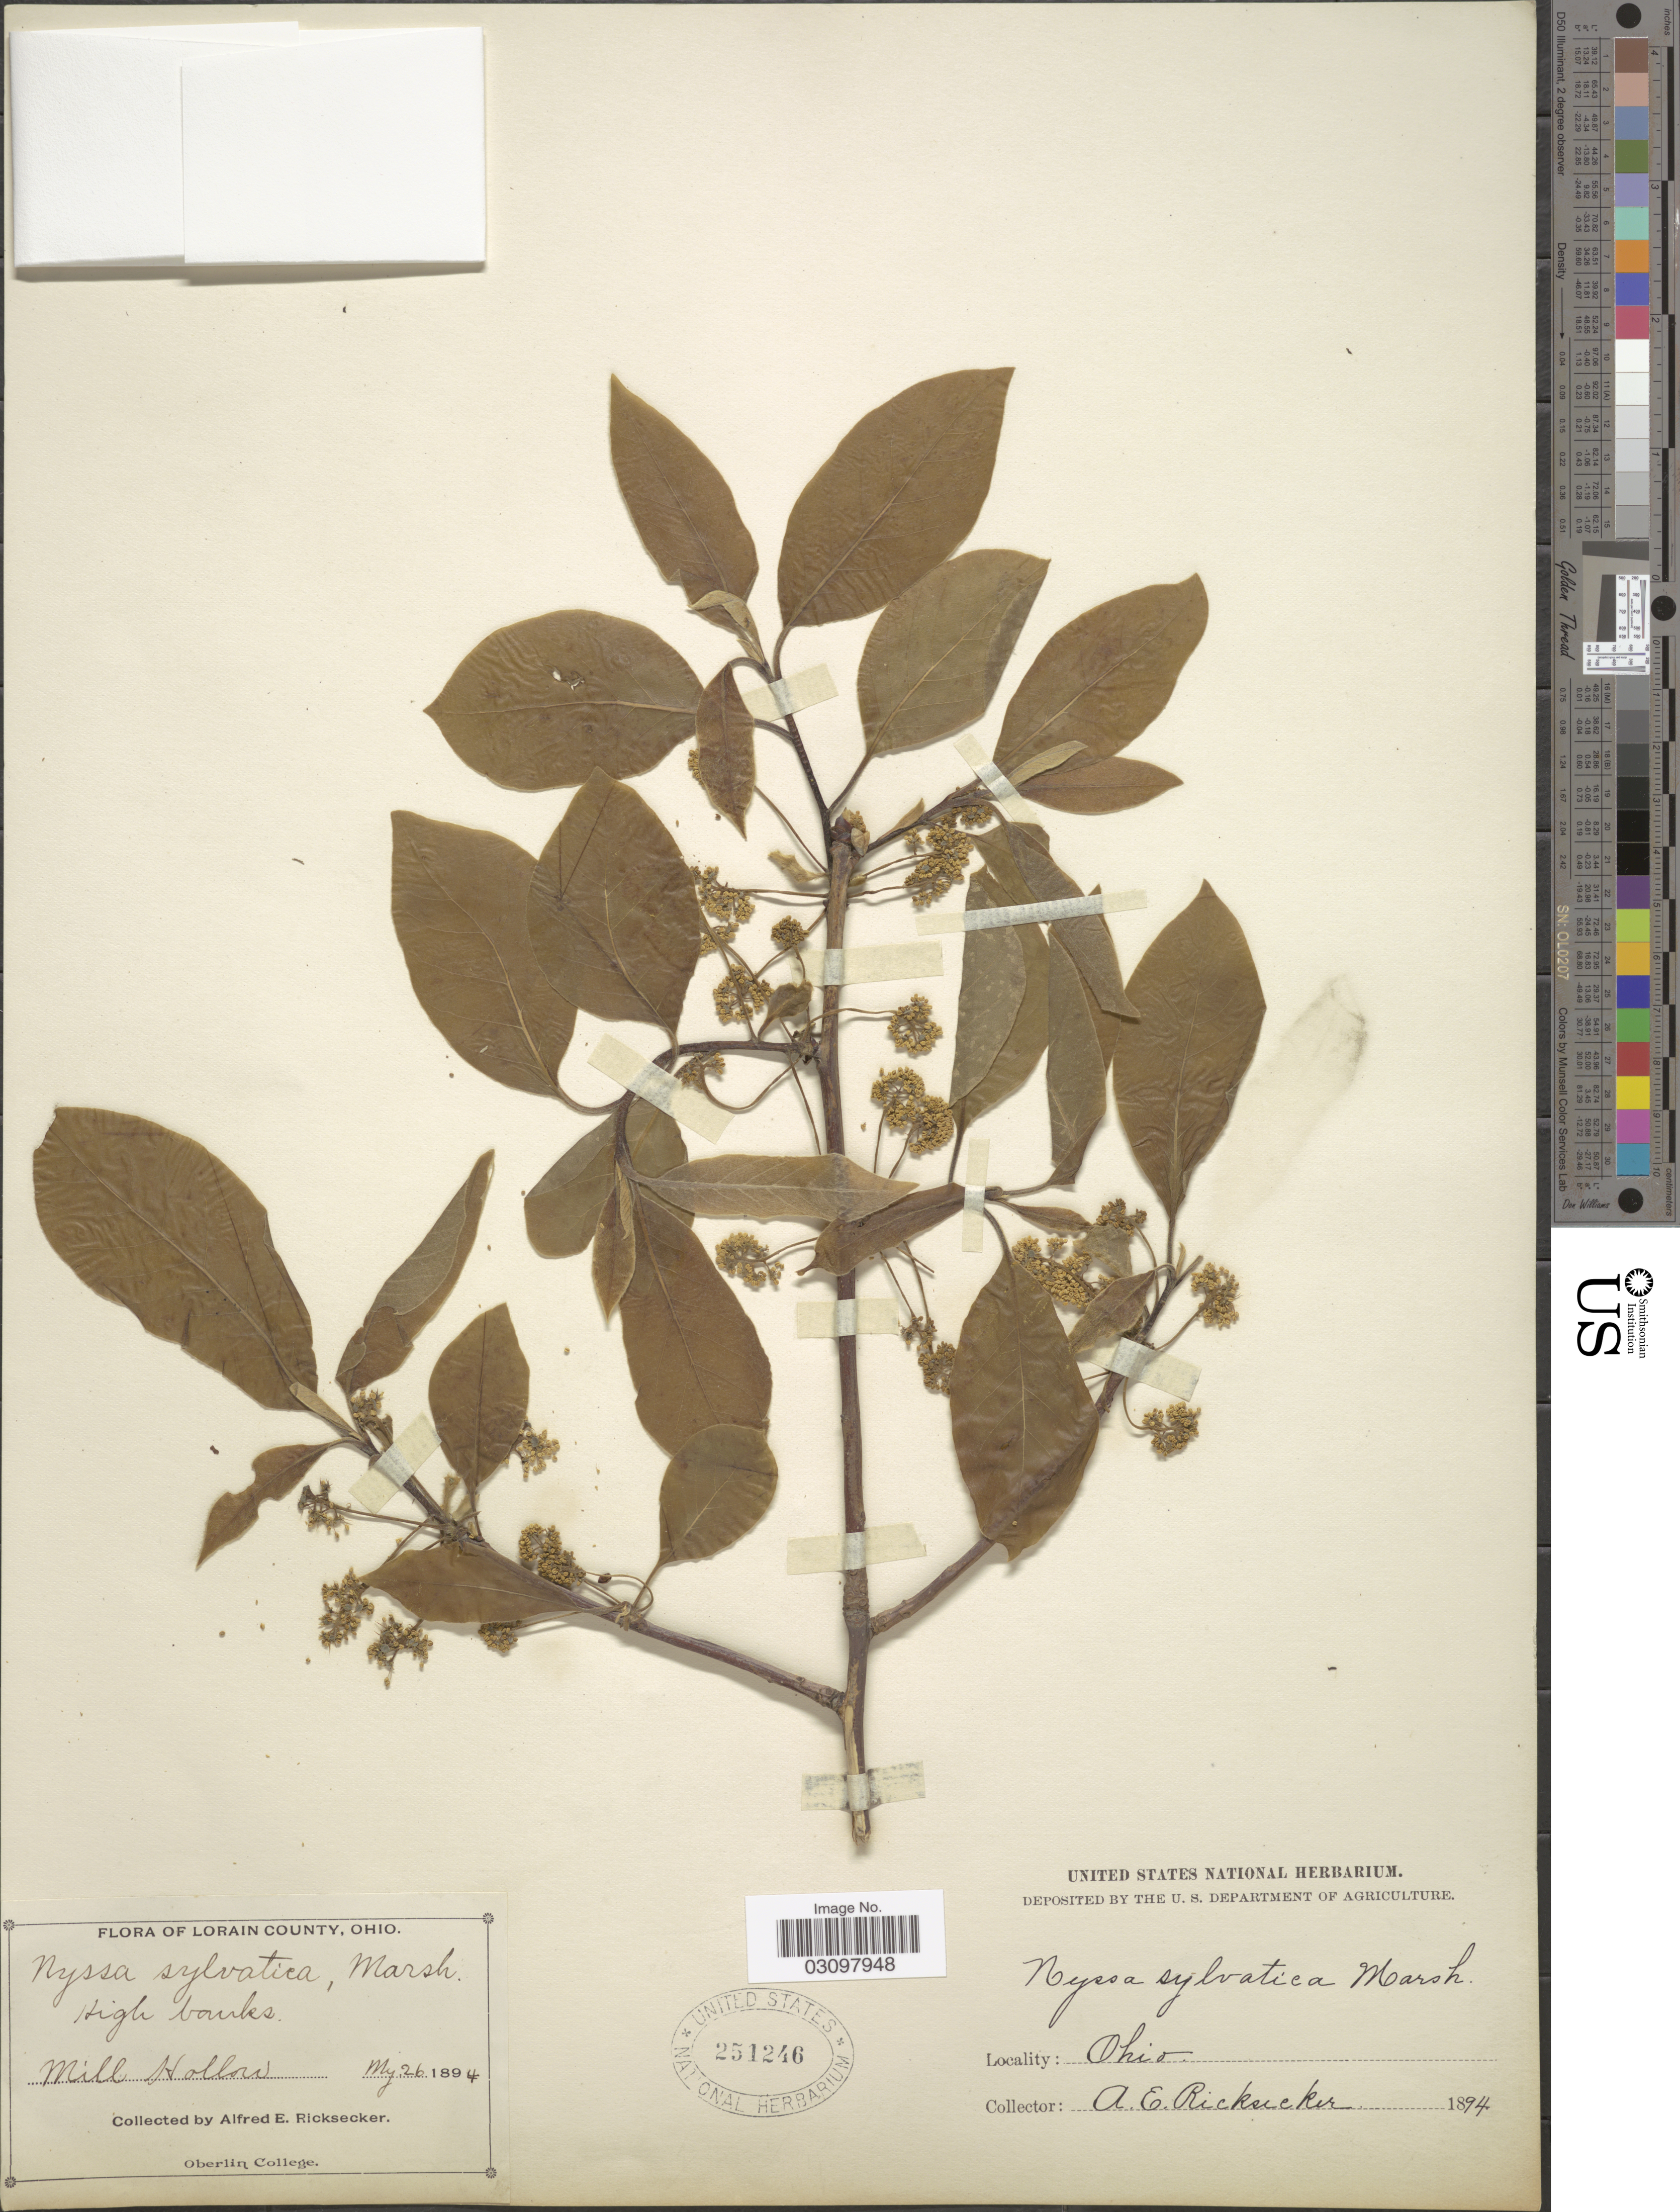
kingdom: Plantae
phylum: Tracheophyta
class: Magnoliopsida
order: Cornales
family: Nyssaceae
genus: Nyssa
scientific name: Nyssa sylvatica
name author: Marshall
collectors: A. E. Ricksecker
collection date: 1894-05-26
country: United States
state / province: Ohio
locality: Lorain County. Mill Hollow.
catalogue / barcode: US 251246